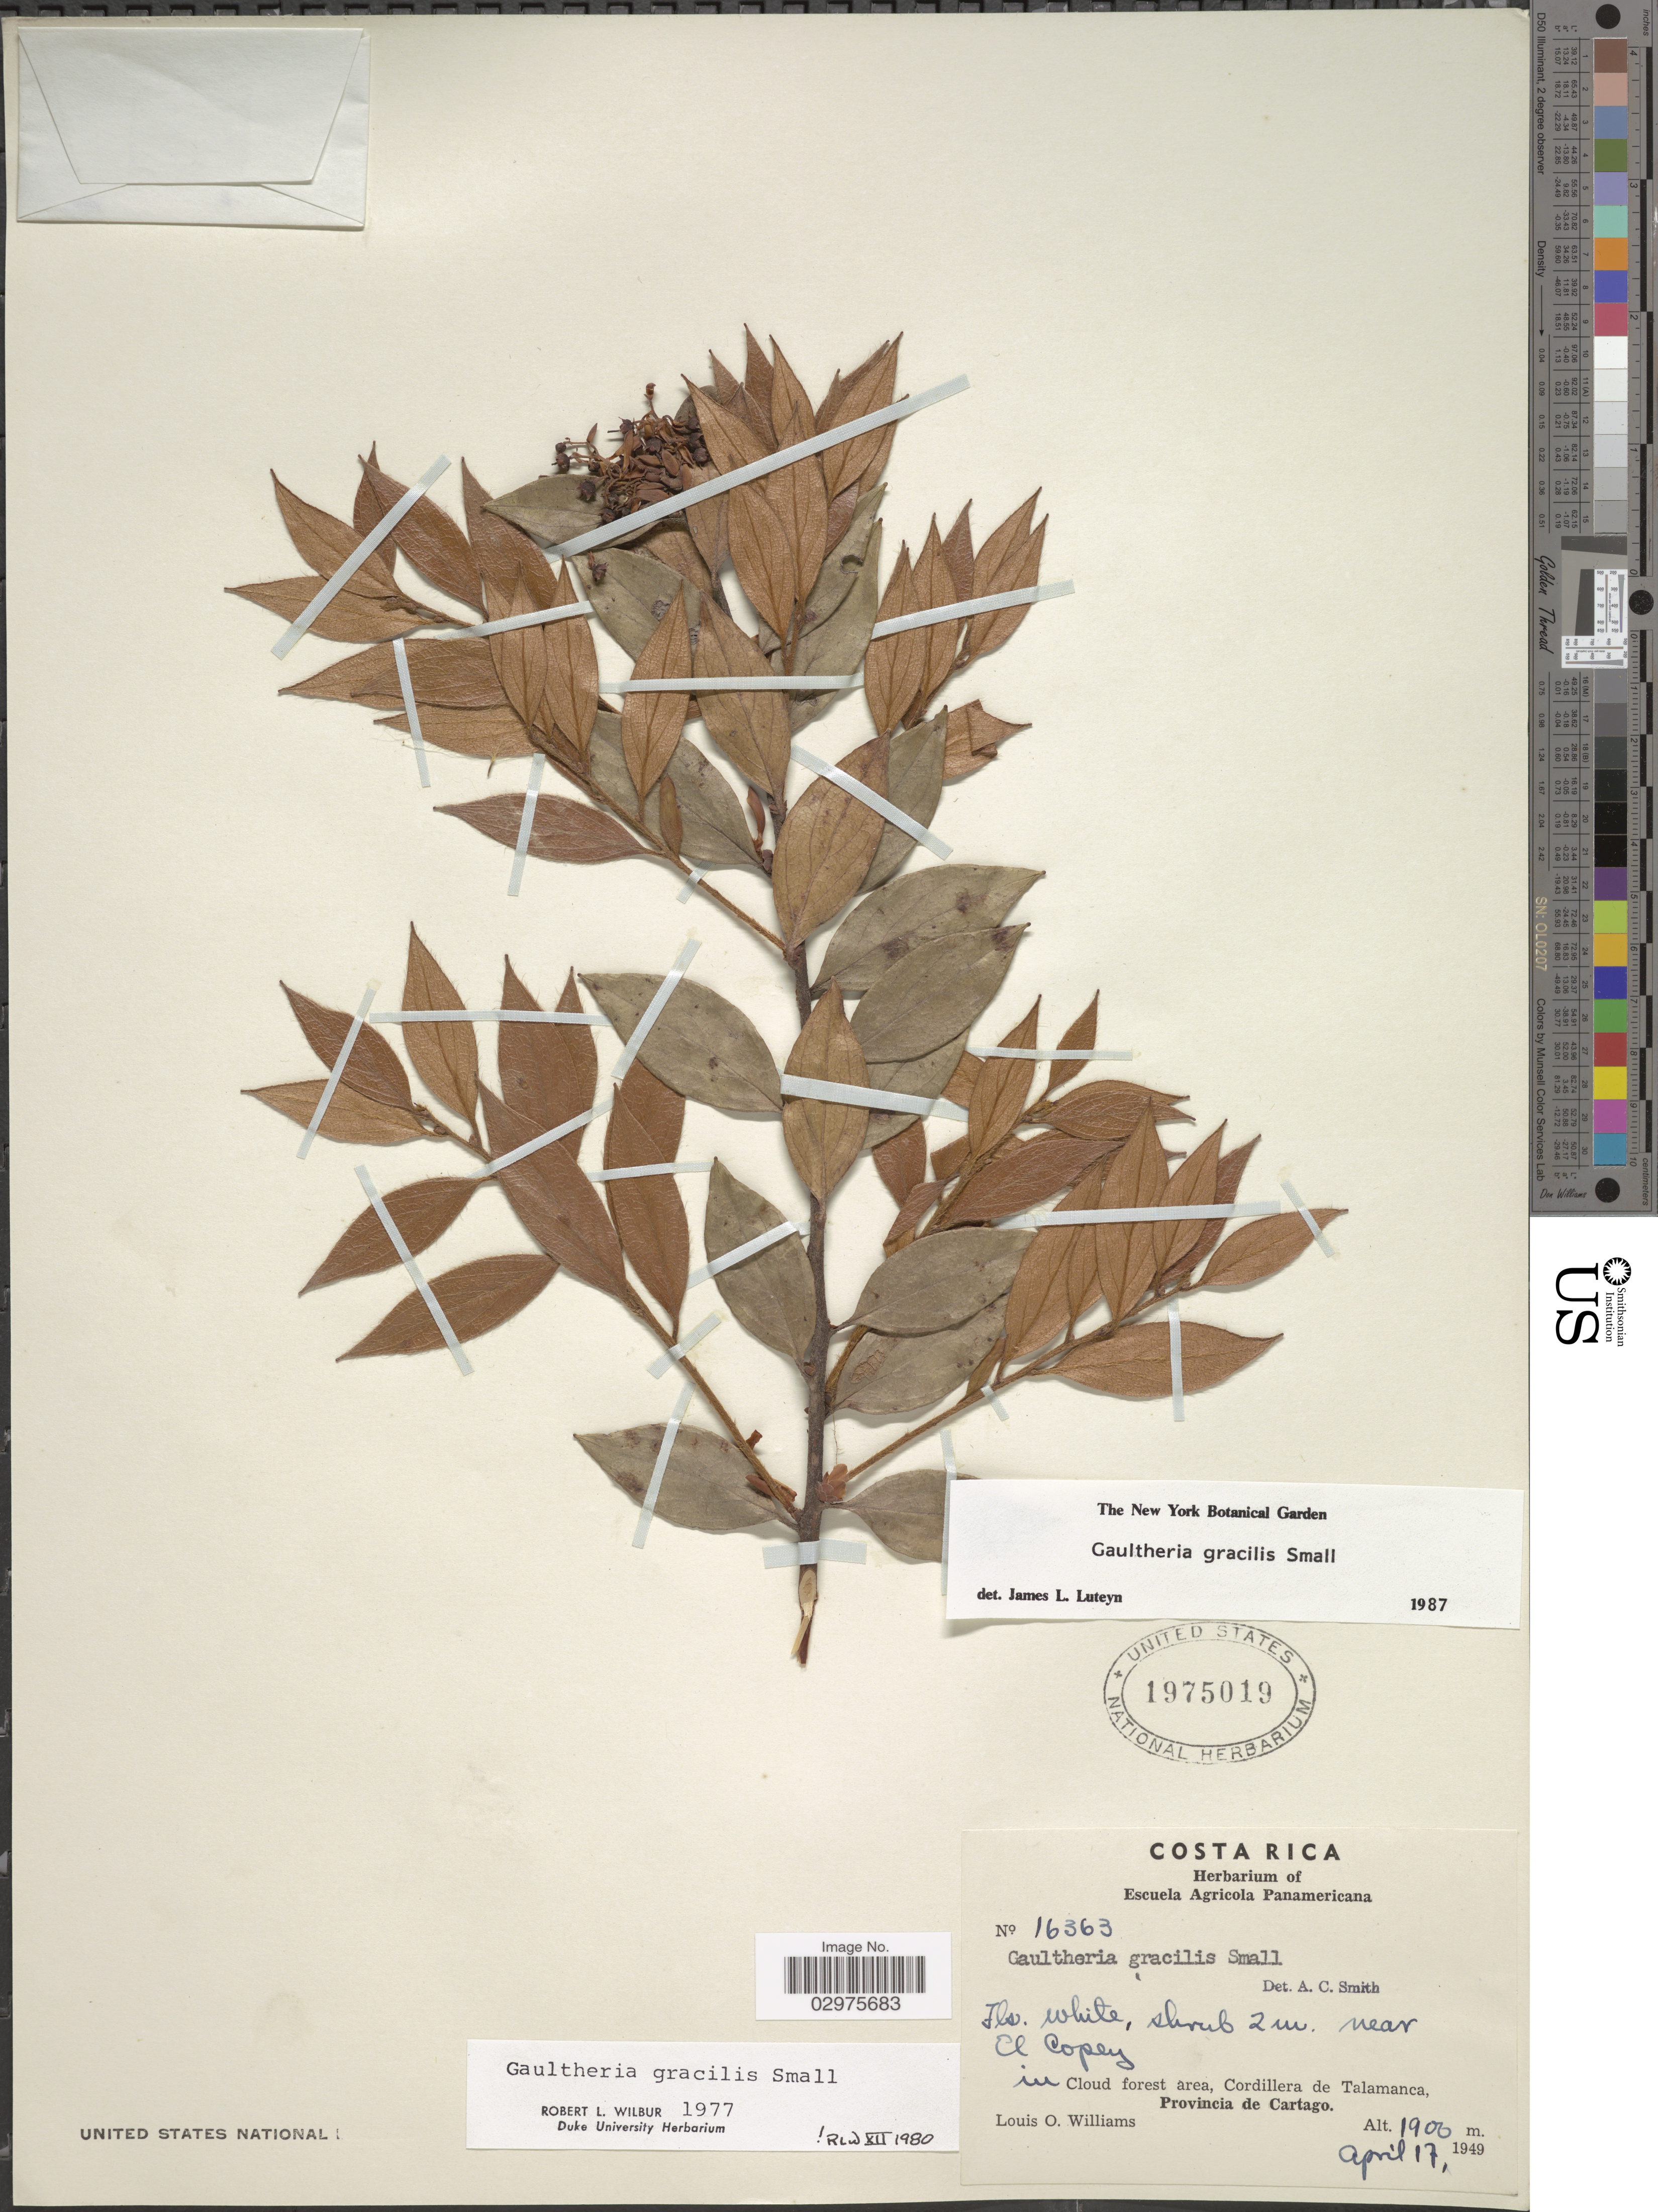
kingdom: Plantae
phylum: Tracheophyta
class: Magnoliopsida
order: Ericales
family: Ericaceae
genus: Gaultheria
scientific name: Gaultheria gracilis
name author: Small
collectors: L. O. Williams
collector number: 16363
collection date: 1949-04-17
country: Costa Rica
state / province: Cartago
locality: Cordillera de Talamanca.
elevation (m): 1900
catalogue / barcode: US 1975019